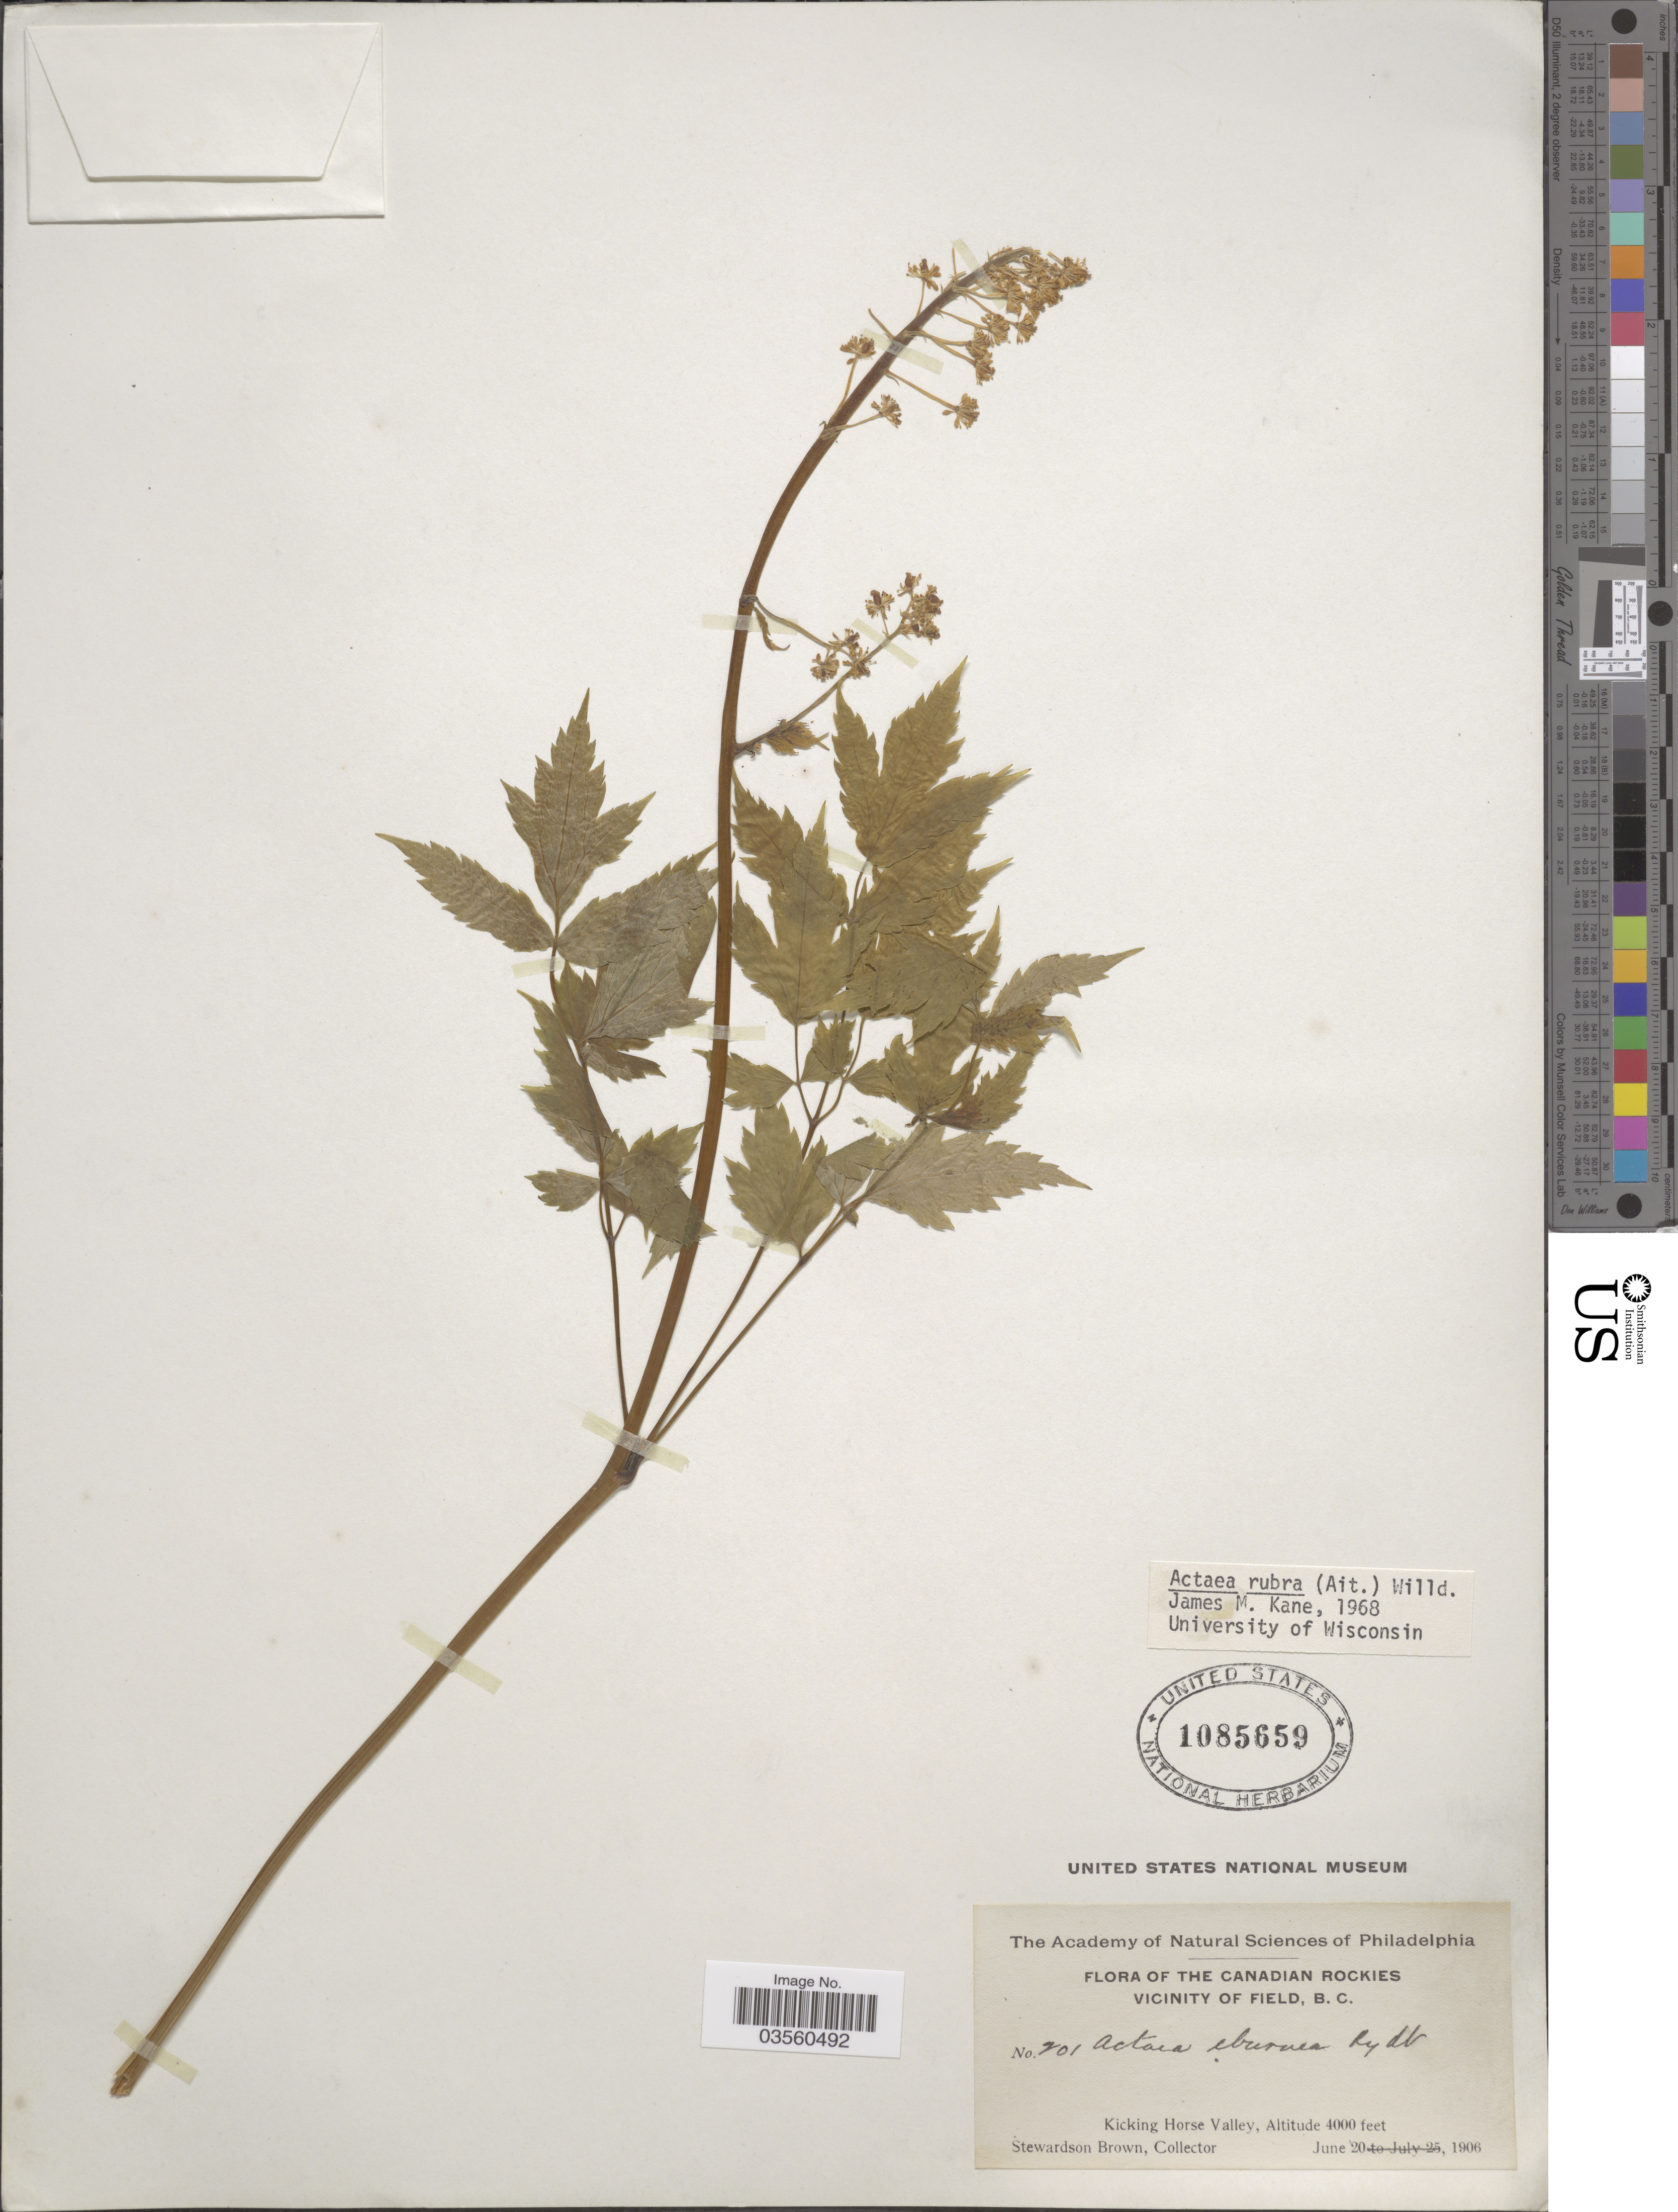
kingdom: Plantae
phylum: Tracheophyta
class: Magnoliopsida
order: Ranunculales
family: Ranunculaceae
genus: Actaea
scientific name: Actaea rubra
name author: (Aiton) Willd.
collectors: S. Brown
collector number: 201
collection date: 1906-07-20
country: Canada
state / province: British Columbia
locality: The Canadian Rockies. Vicinity of field. Kicking Horse Valley.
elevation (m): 1219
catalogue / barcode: US 1085659